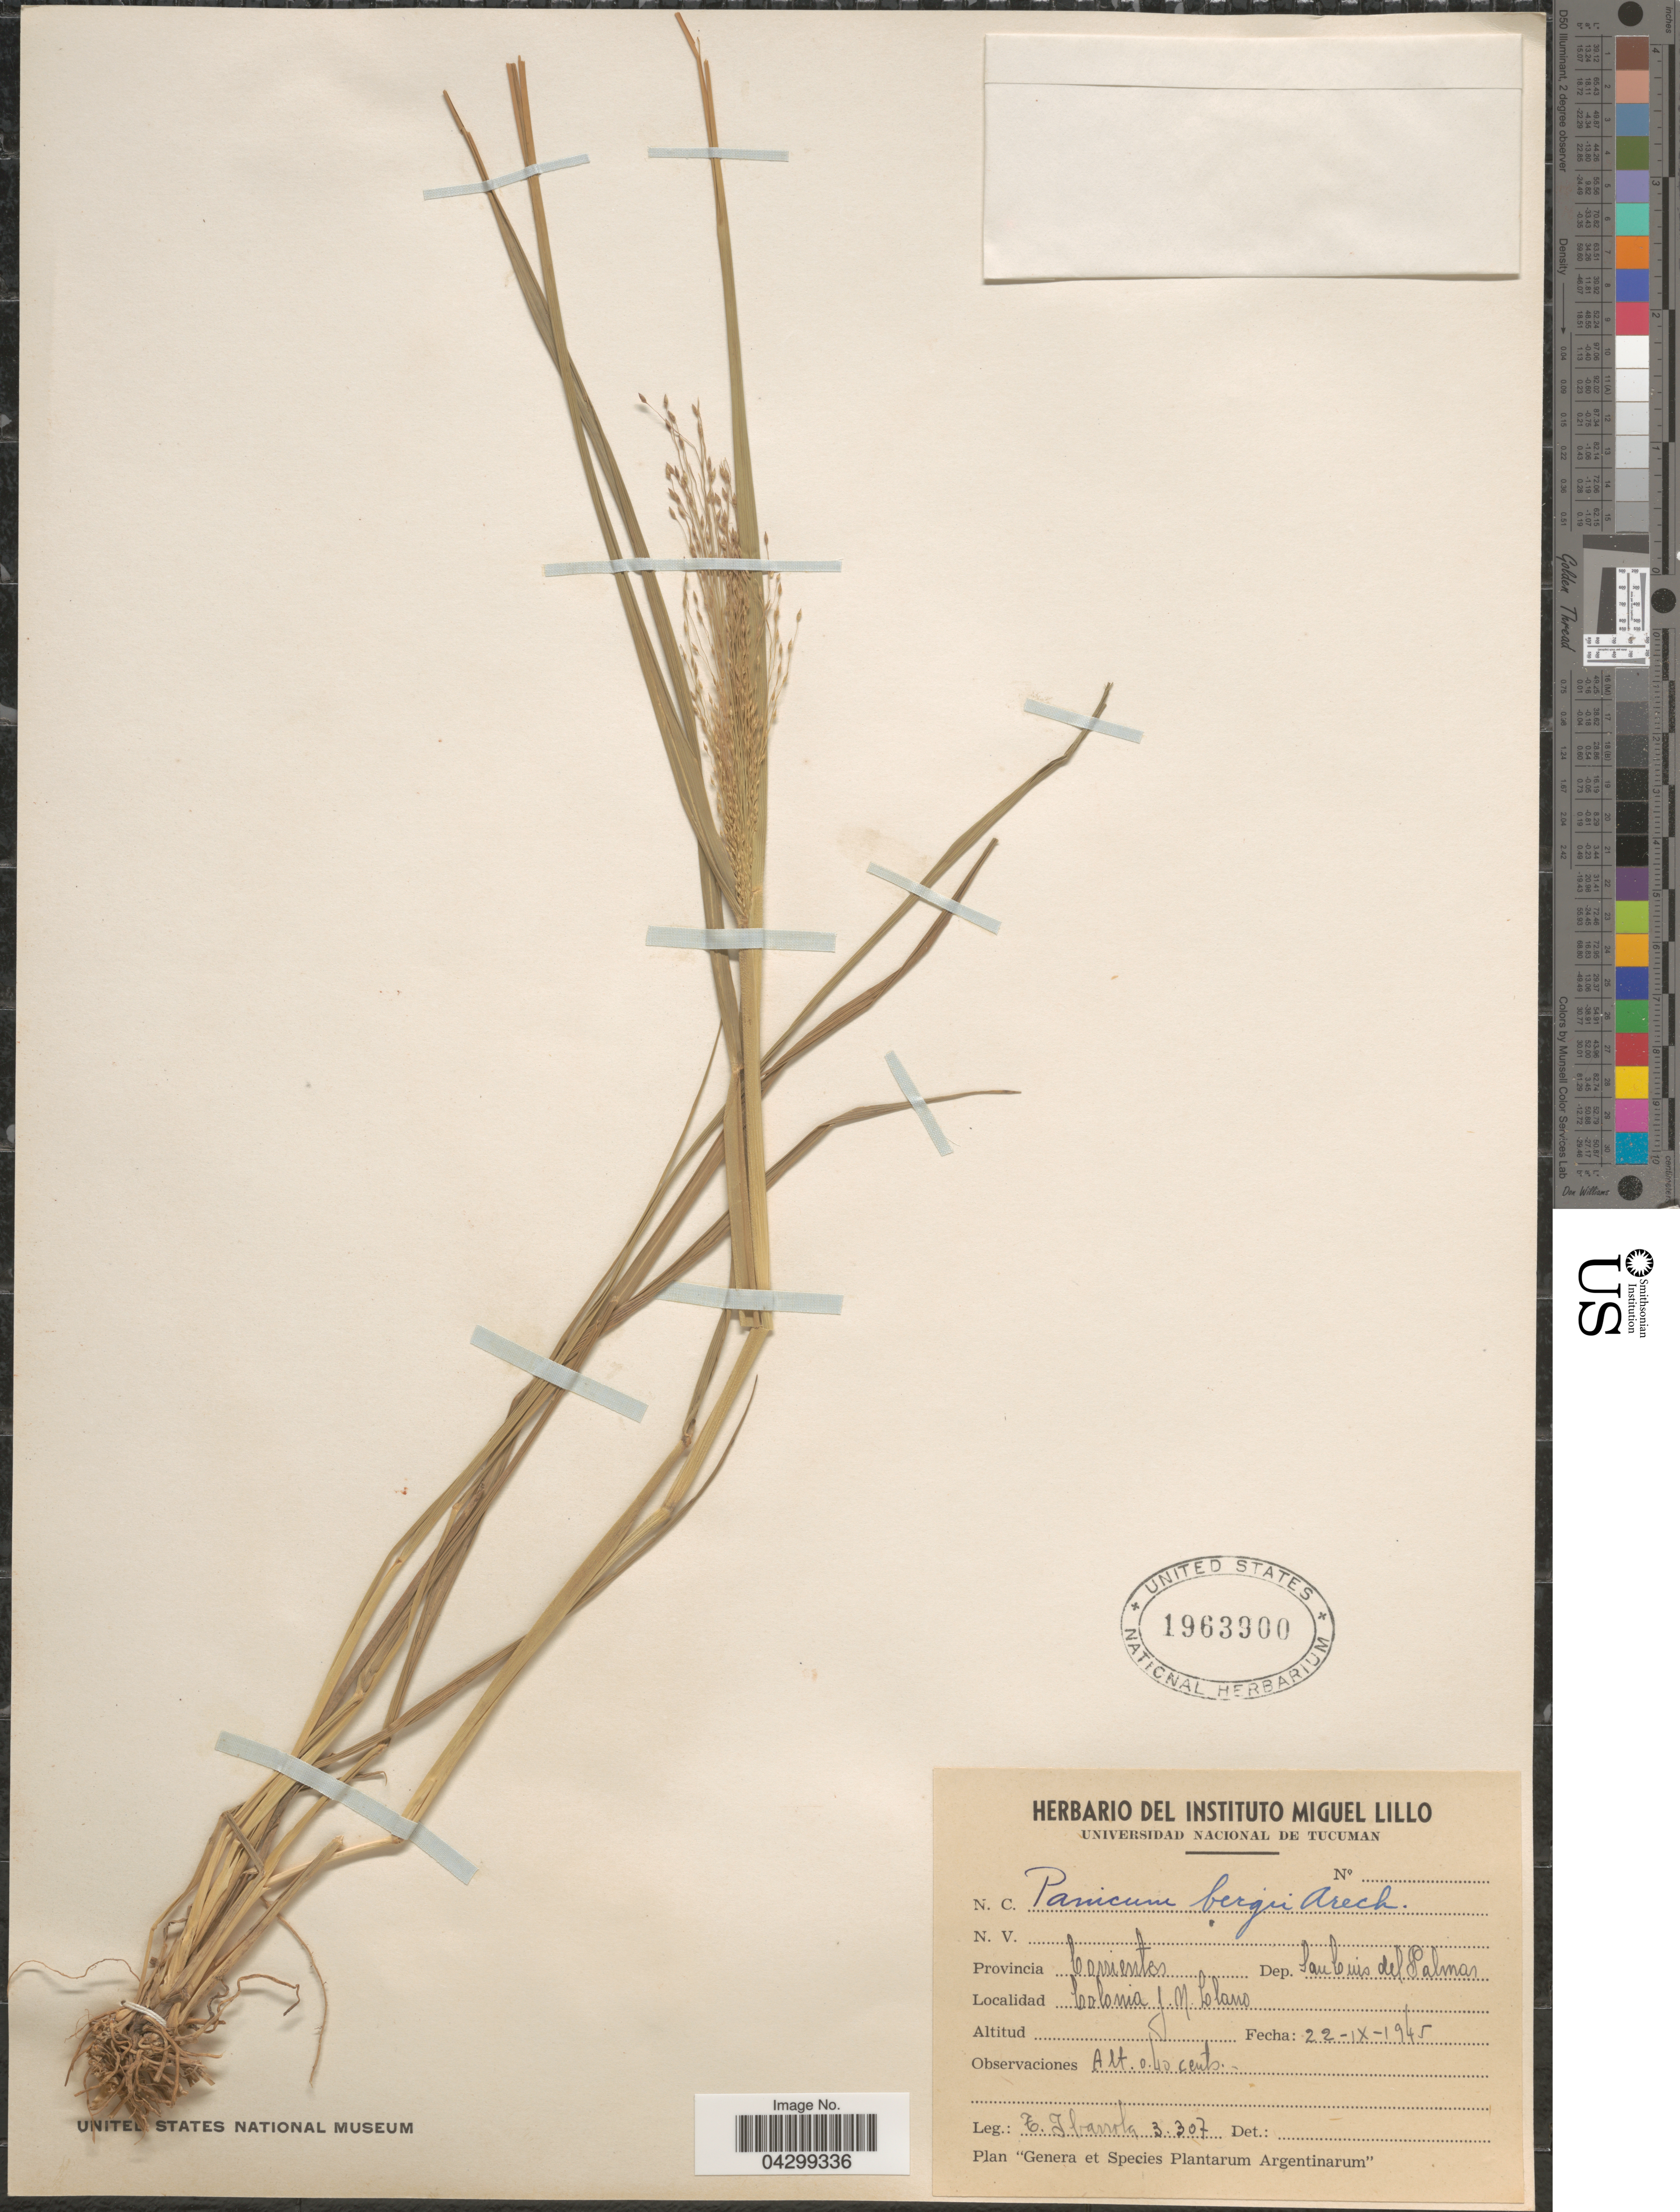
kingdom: Plantae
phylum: Tracheophyta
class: Liliopsida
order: Poales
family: Poaceae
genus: Panicum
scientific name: Panicum bergii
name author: Arechav.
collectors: C. Ibarrola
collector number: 3307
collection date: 1945-09-22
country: Argentina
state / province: Corrientes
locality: Dep. San Luis del Palmar. Colonia J.N. Llano.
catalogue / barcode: US 1963900